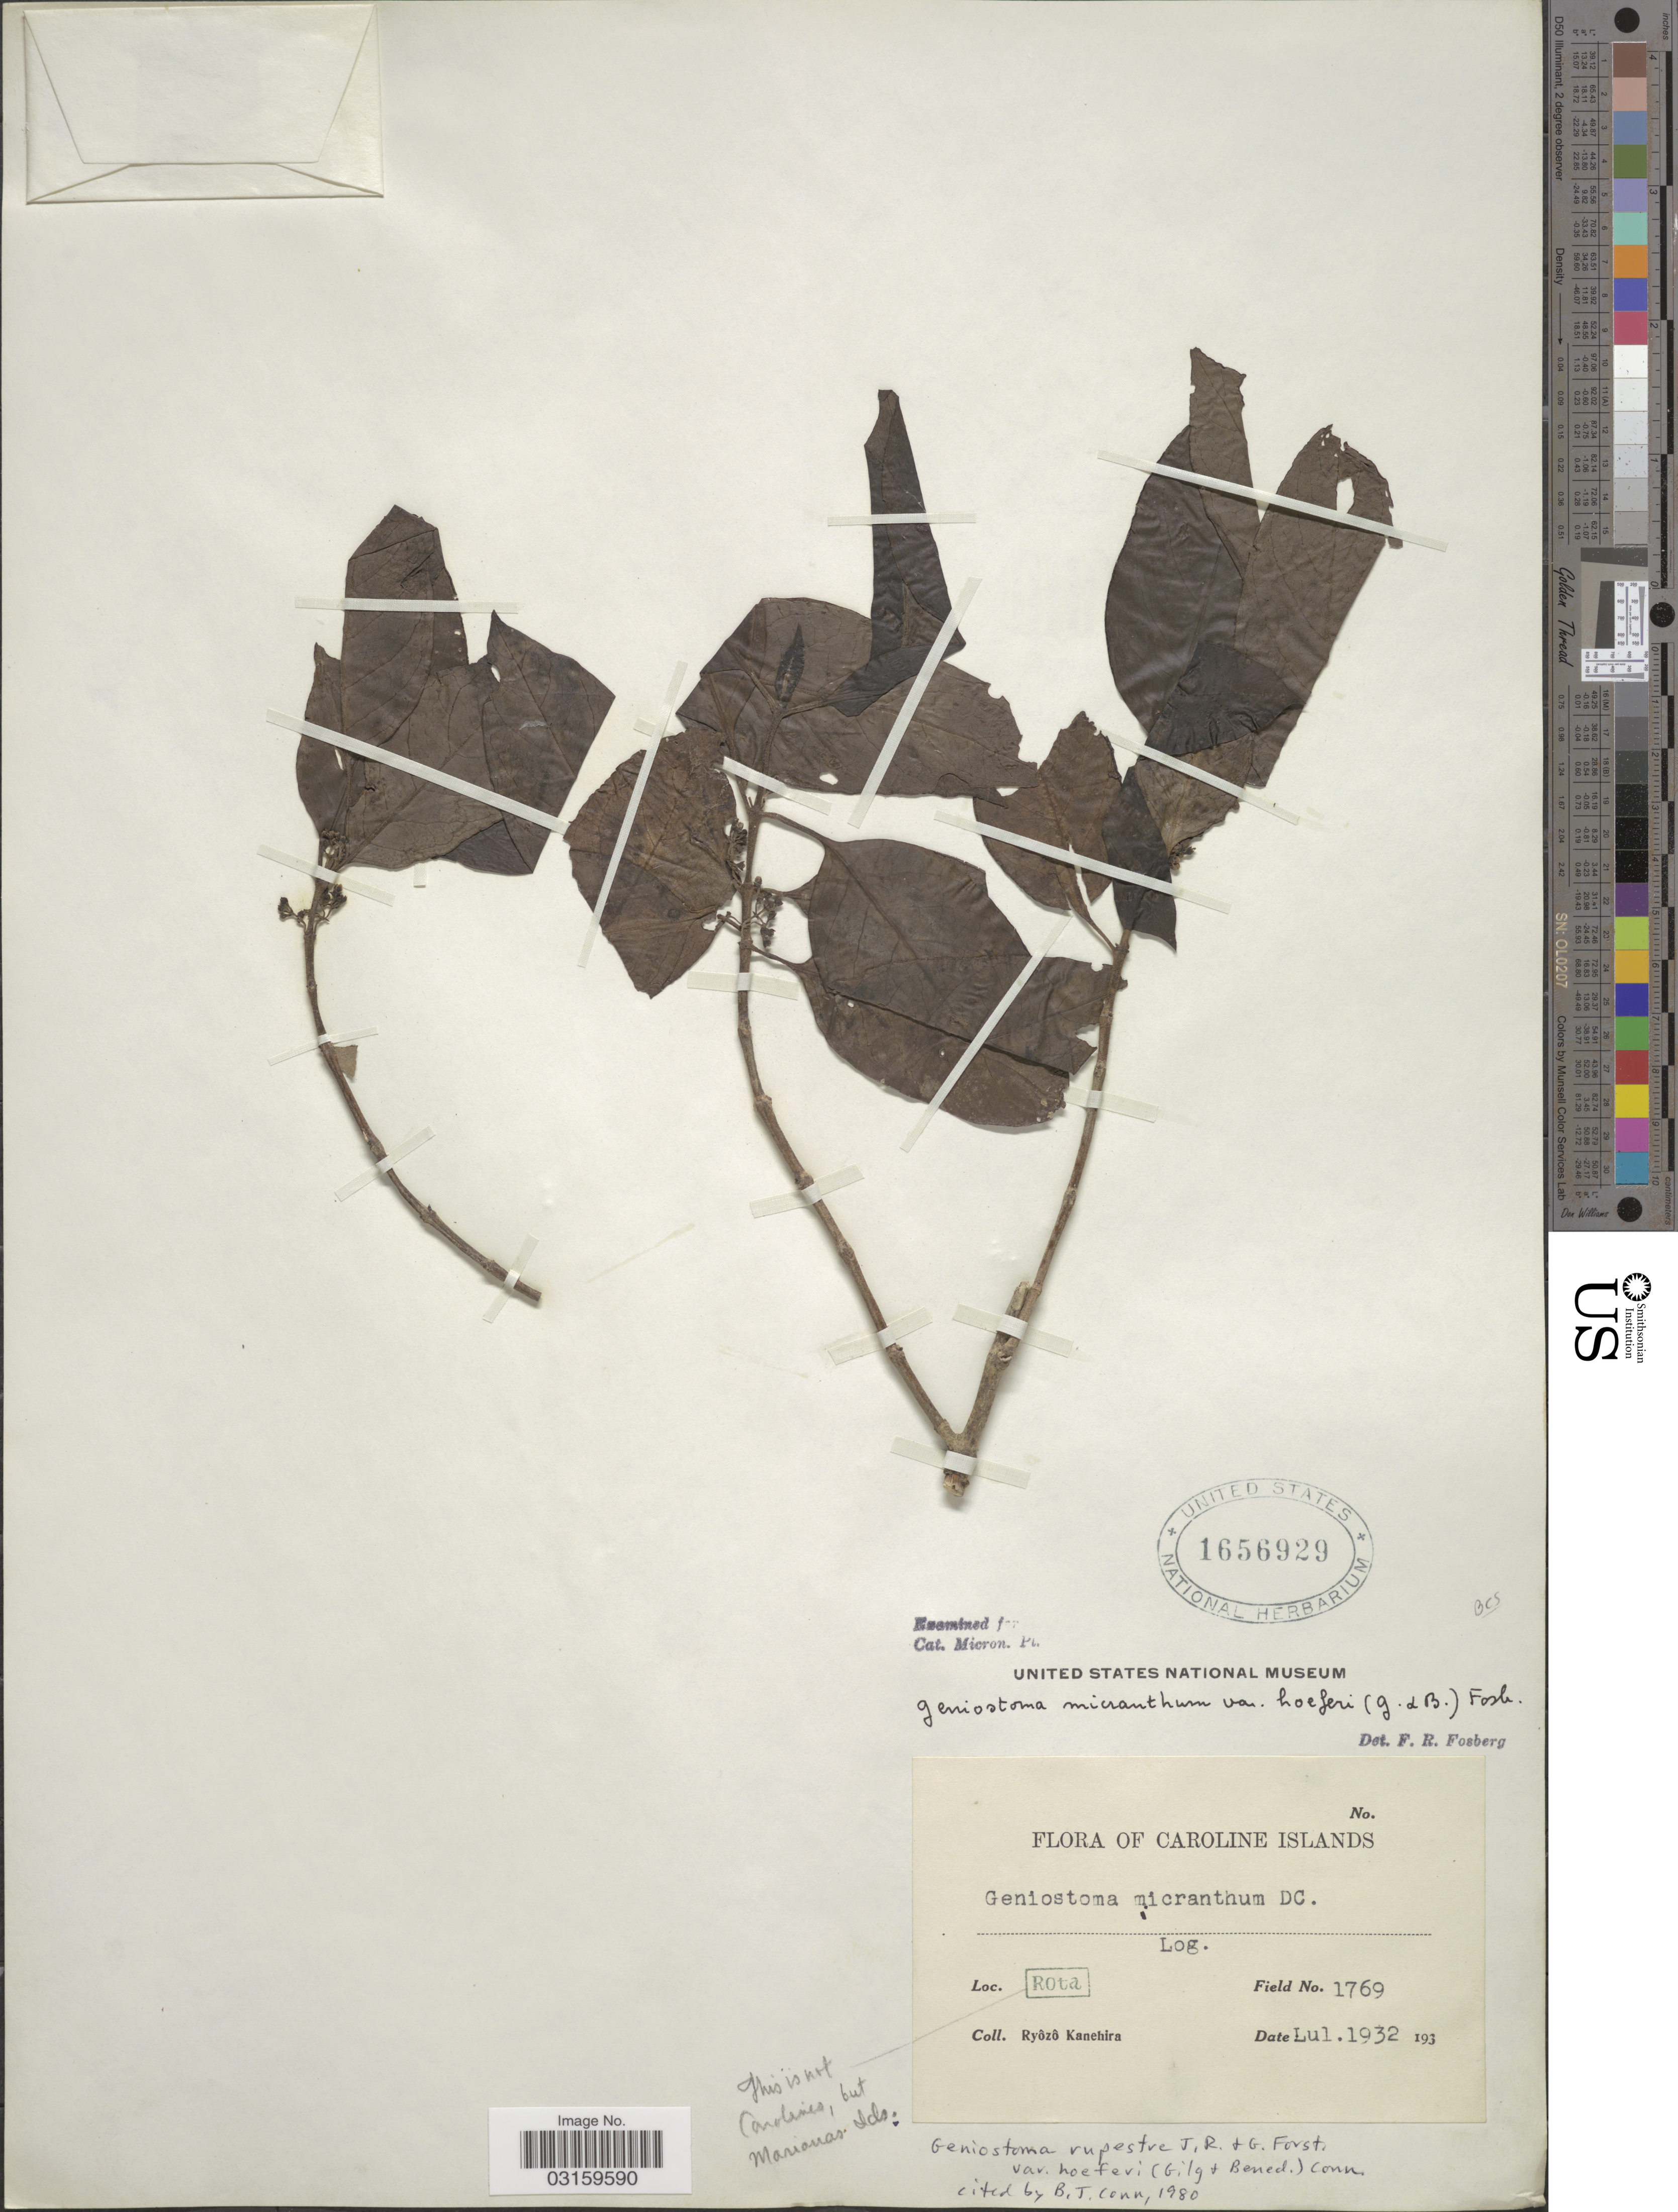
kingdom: Plantae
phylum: Tracheophyta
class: Magnoliopsida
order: Gentianales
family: Loganiaceae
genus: Geniostoma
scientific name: Geniostoma rupestre var. hoeferi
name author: (Gilg & Benedict) B.J. Conn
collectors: R. Kanehira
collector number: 1769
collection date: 1932-07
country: Northern Mariana Islands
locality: Caroline Islands. Rota.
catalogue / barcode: US 1656929